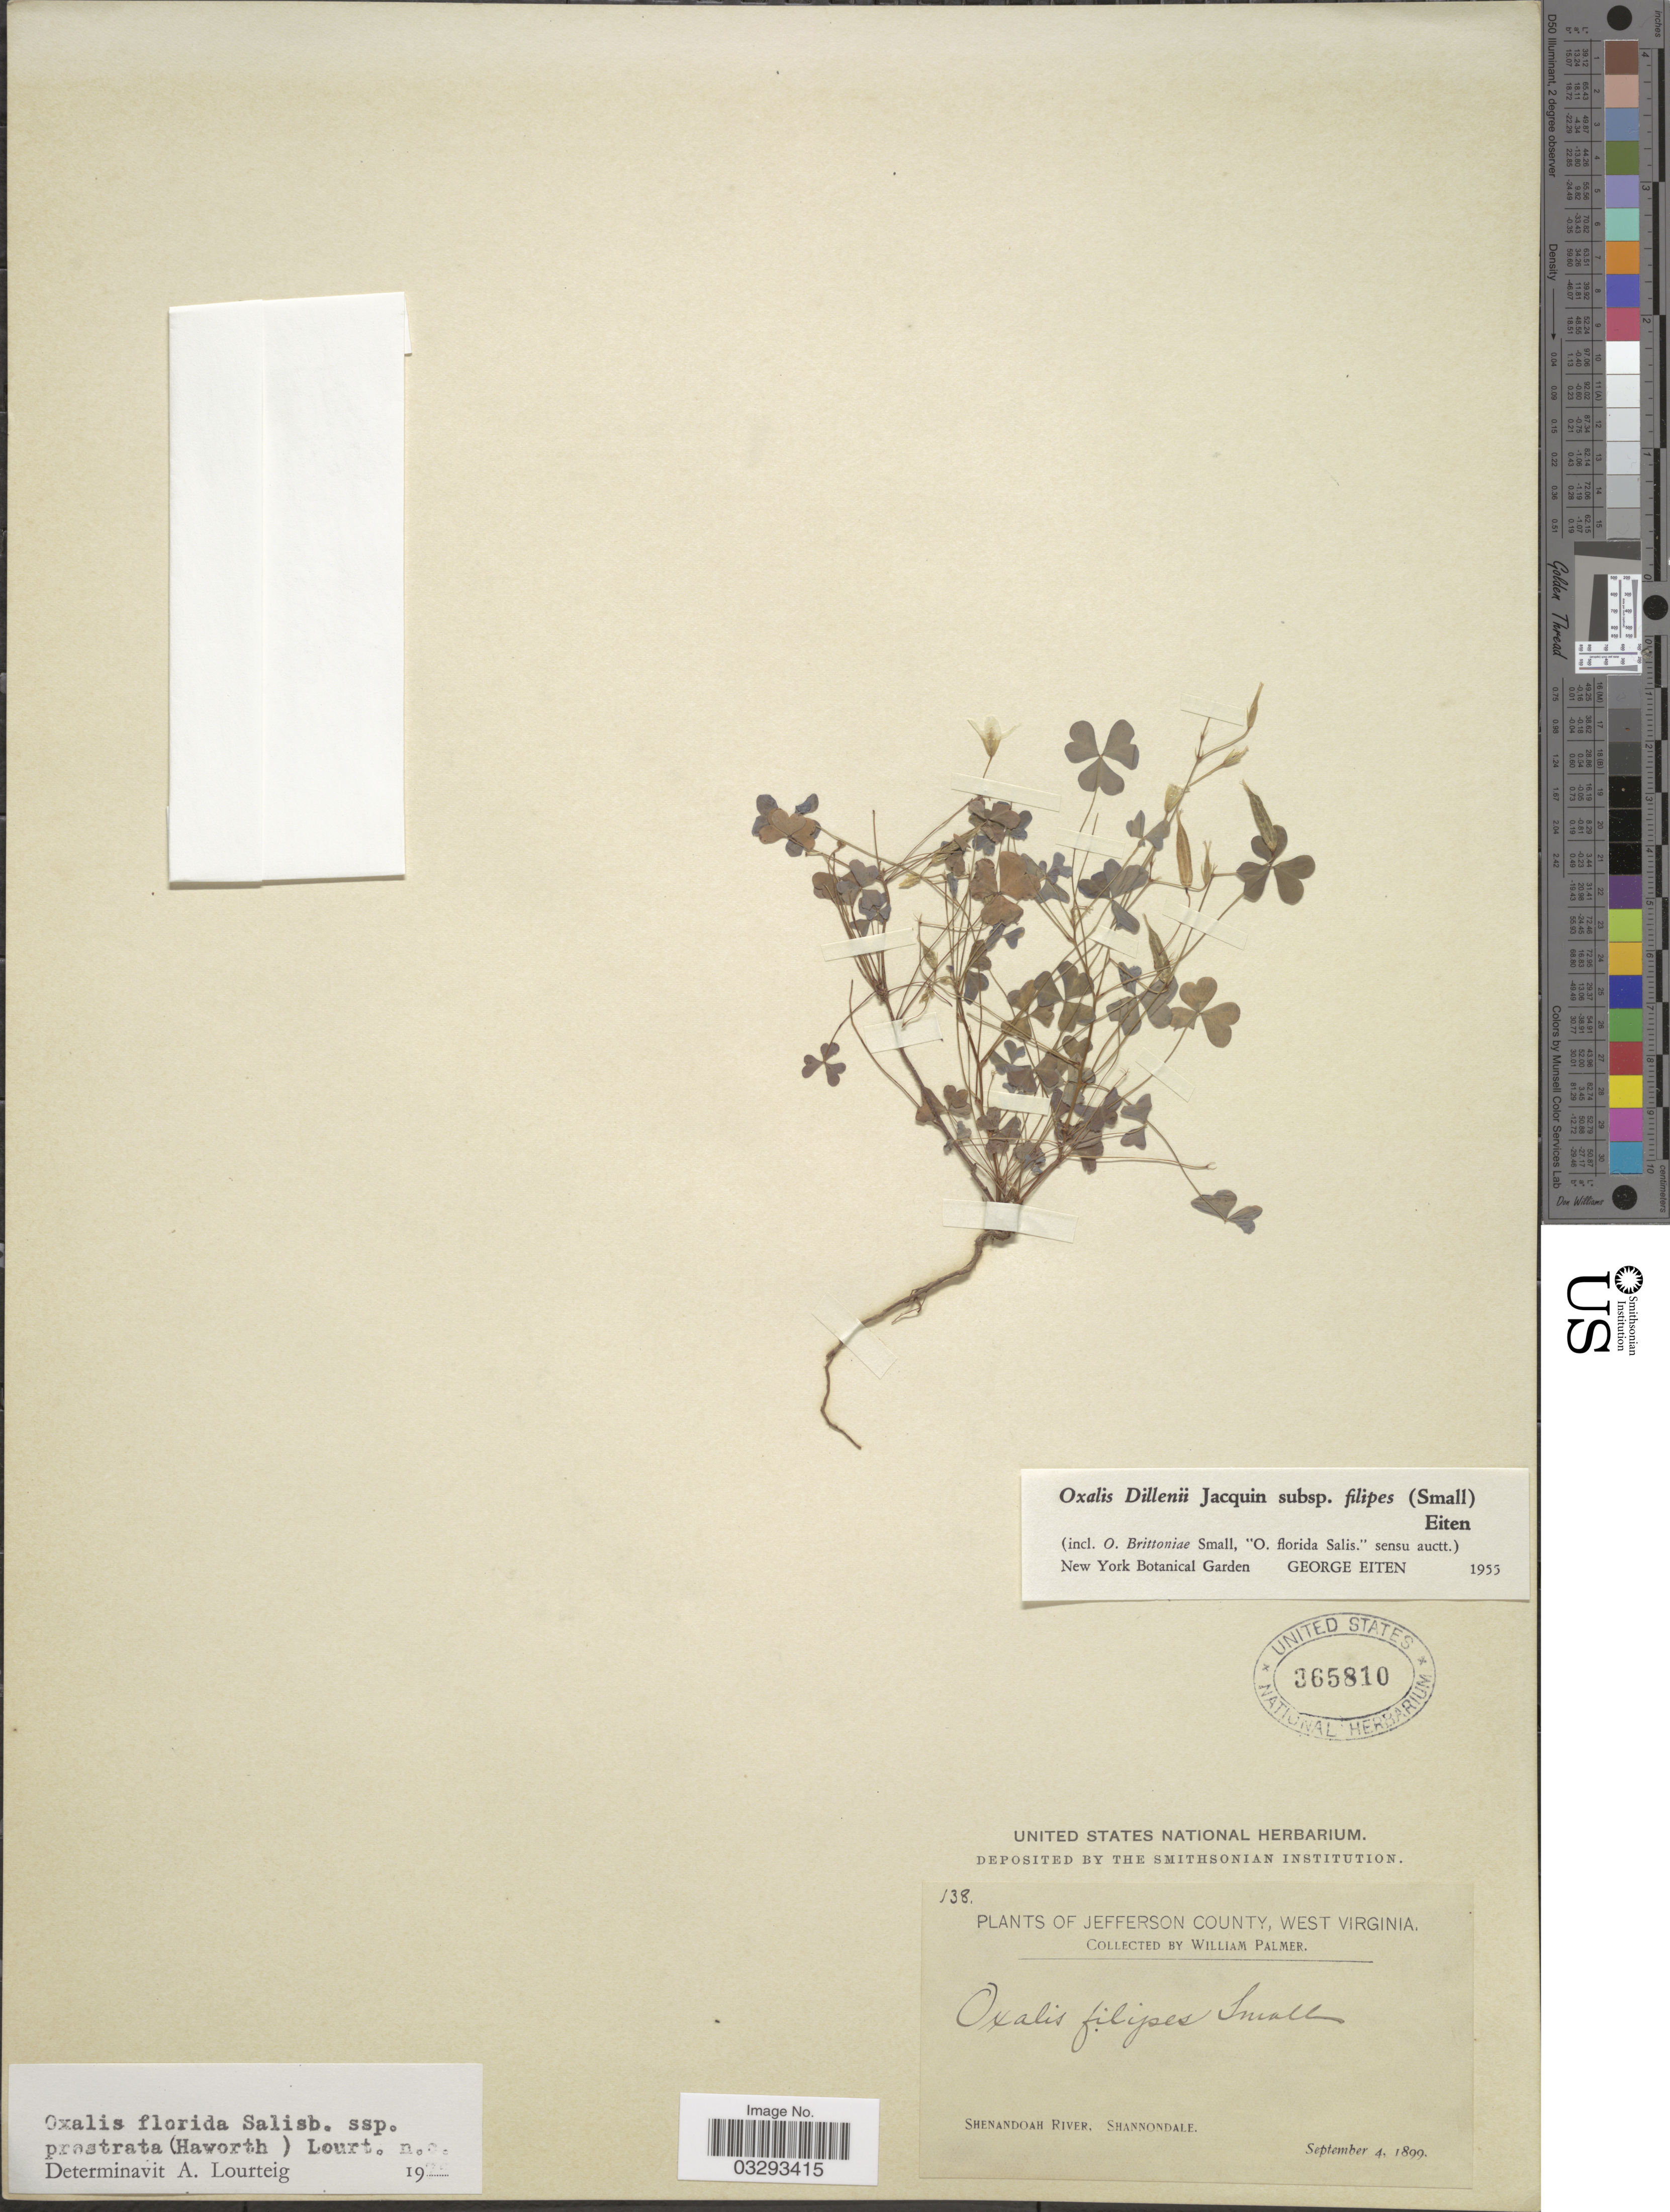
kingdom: Plantae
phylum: Tracheophyta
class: Magnoliopsida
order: Oxalidales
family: Oxalidaceae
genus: Oxalis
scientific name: Oxalis florida subsp. prostrata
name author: (Haw.) Lourteig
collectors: W. Palmer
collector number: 138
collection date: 1899-09-04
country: United States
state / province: West Virginia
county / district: Jefferson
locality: Jefferson County. Shenandoah River, Shannondale.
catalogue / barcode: US 365810